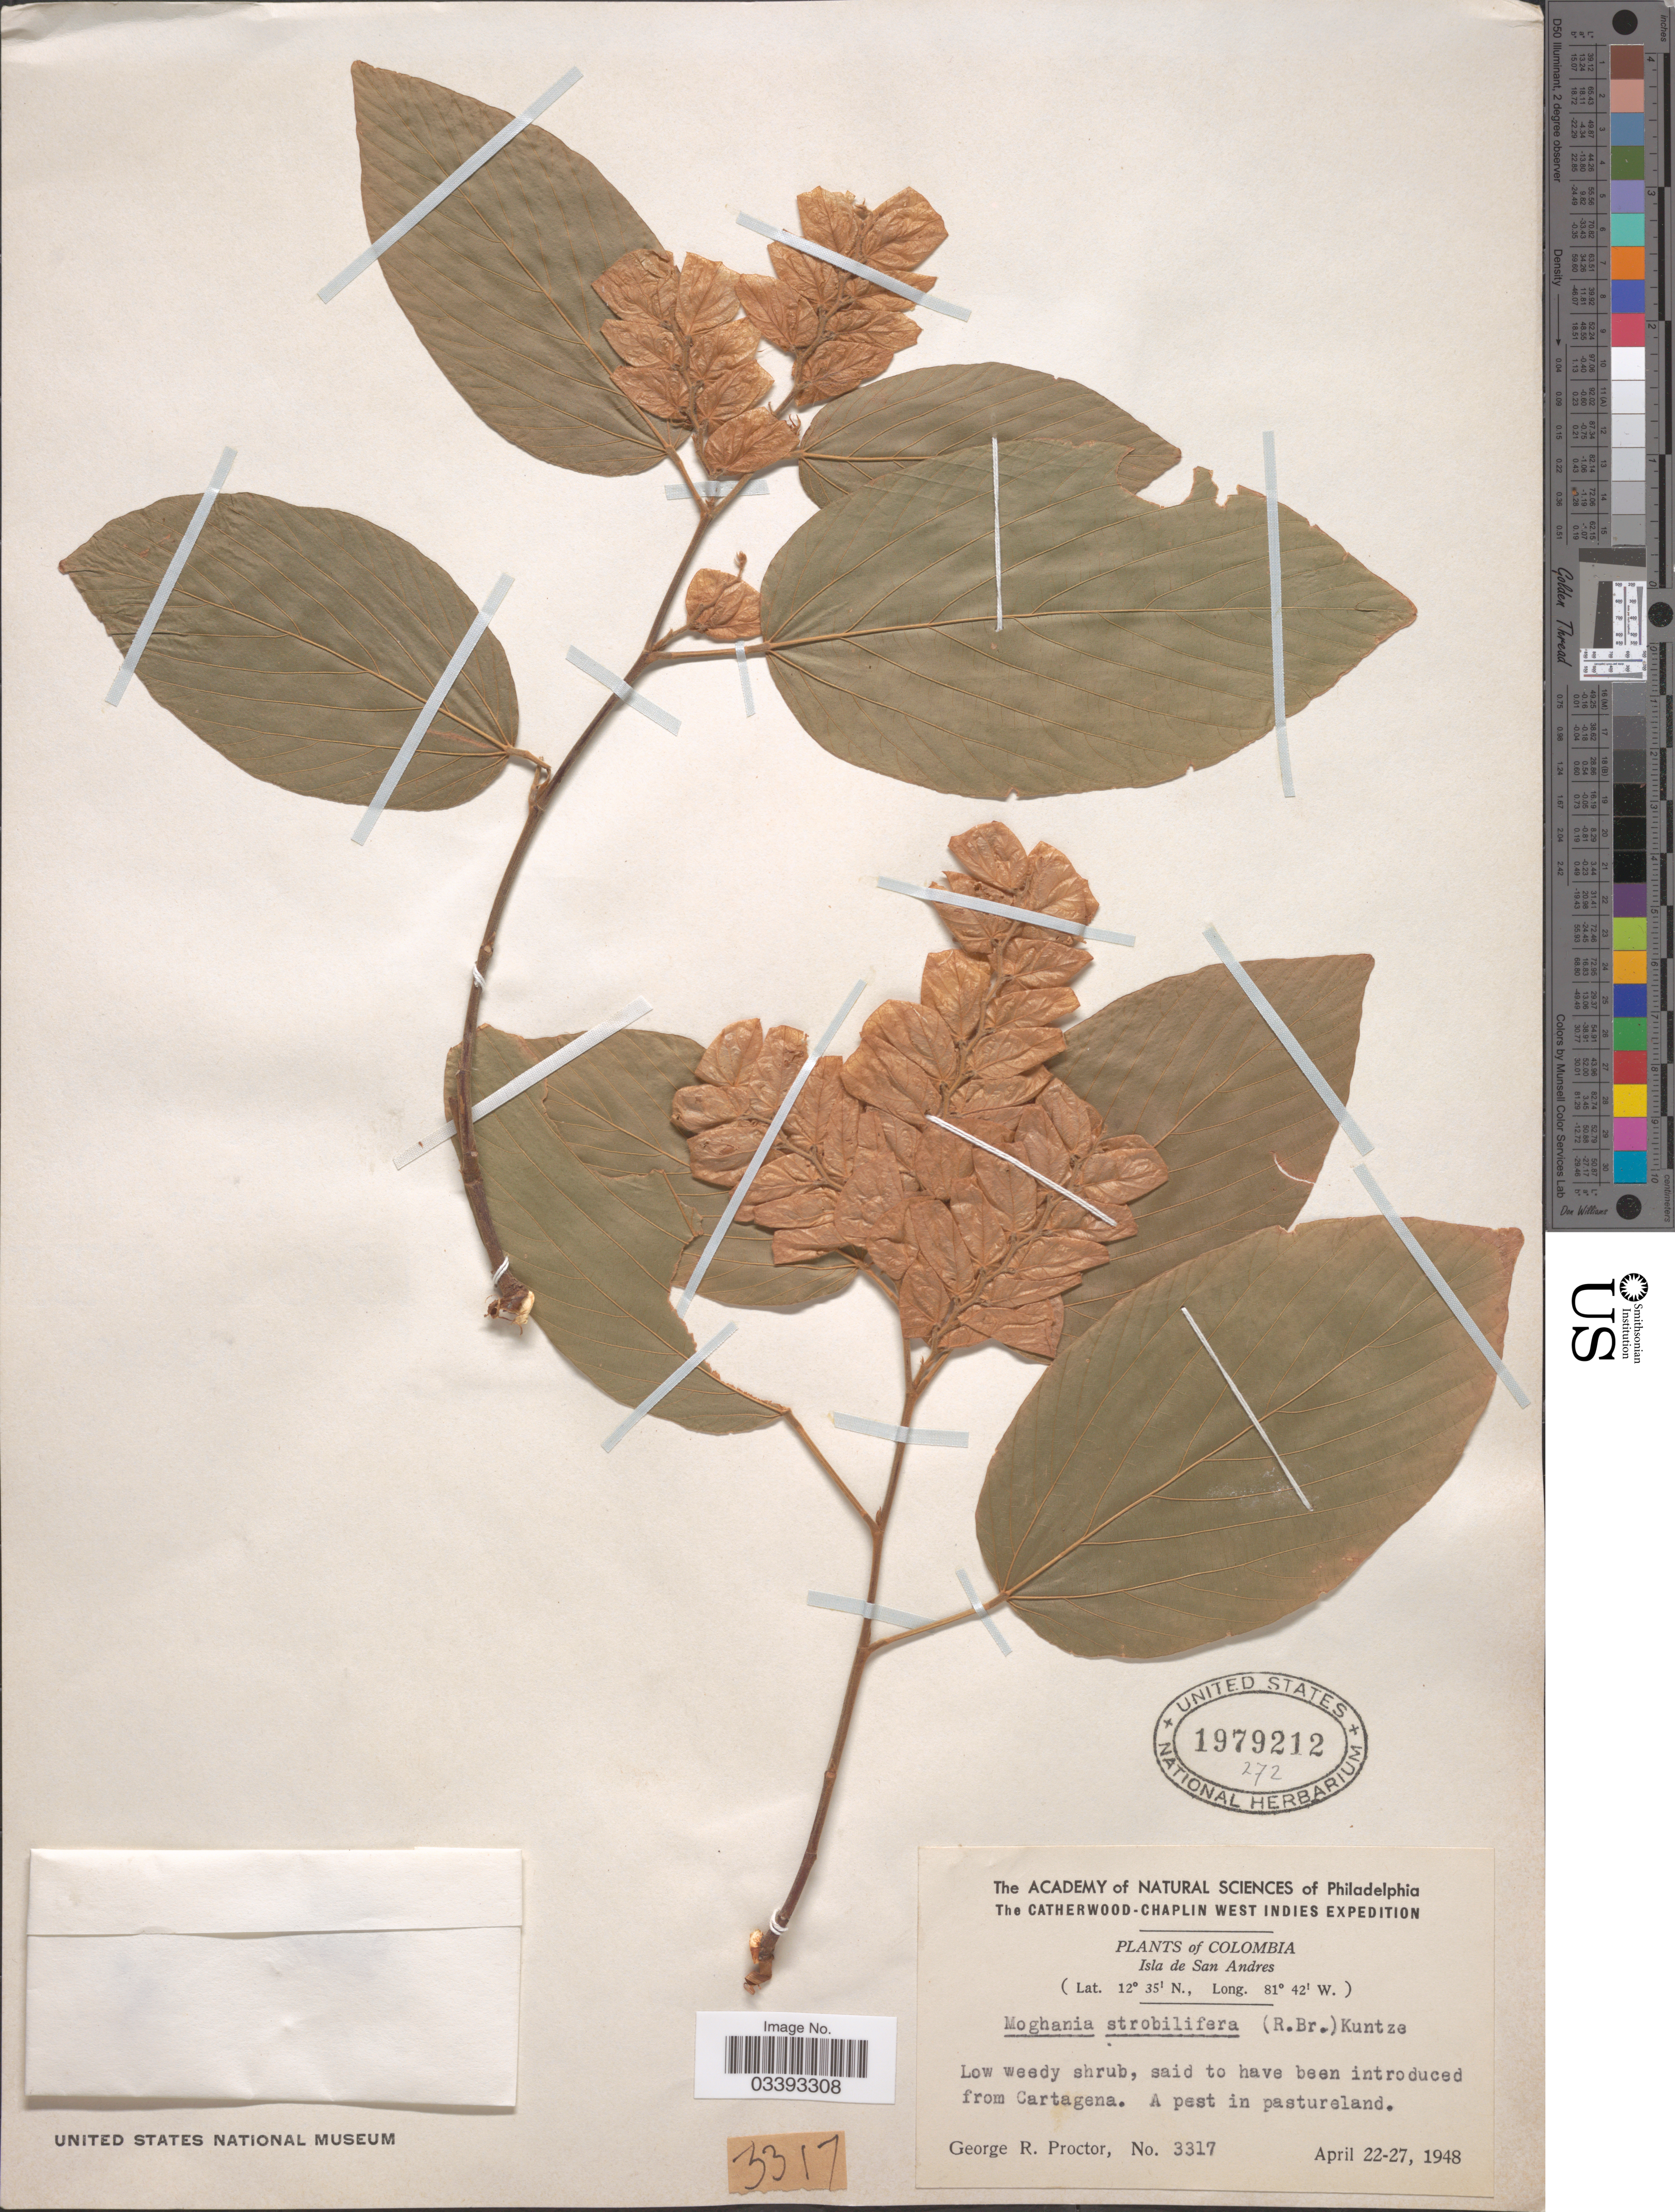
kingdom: Plantae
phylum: Tracheophyta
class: Magnoliopsida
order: Fabales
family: Fabaceae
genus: Flemingia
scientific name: Flemingia strobilifera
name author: (L.) W.T. Aiton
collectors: G. R. Proctor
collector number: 3317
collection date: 1948-04-22/1948-04-27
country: Colombia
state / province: San Andres y Providencia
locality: Isla de San Andres.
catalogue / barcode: US 1979212